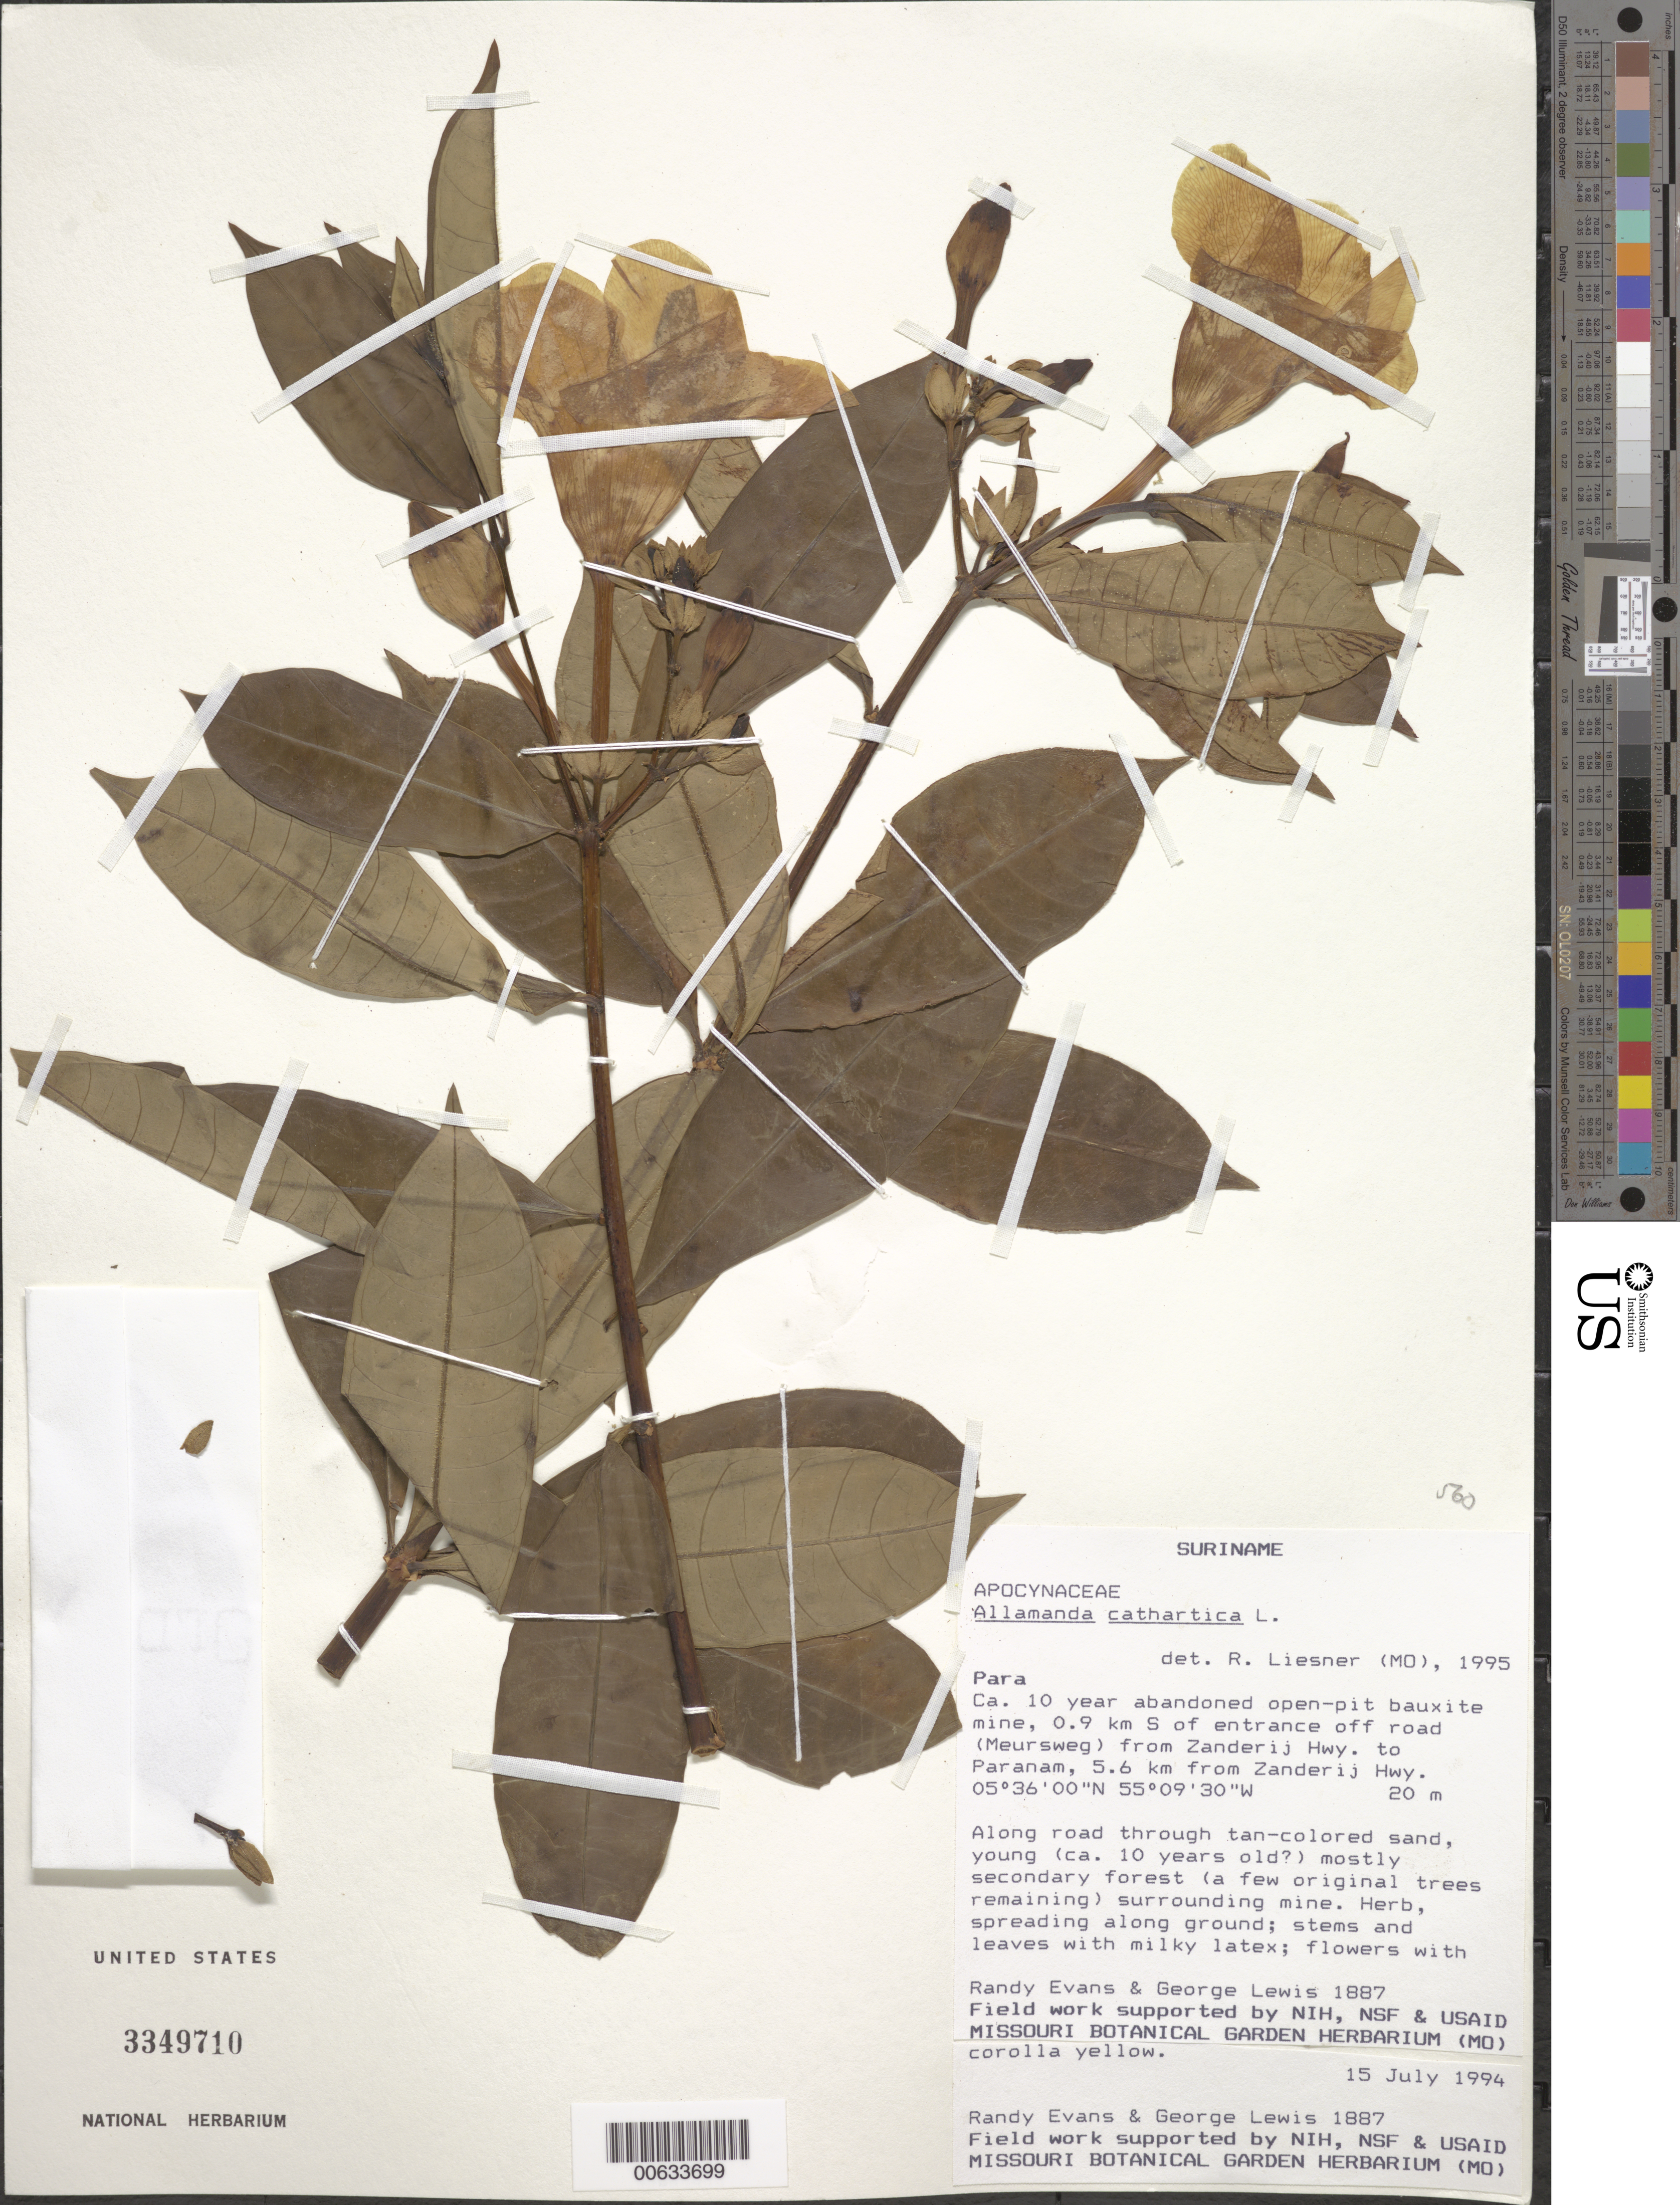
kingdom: Plantae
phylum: Tracheophyta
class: Magnoliopsida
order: Gentianales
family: Apocynaceae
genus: Allamanda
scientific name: Allamanda cathartica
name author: L.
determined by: Liesner, R. L.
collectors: R. Evans & G. Lewis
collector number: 1887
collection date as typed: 15-Jul-94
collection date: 1994-07-15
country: Suriname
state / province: Para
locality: Zanderij, hwy to Paranam, 5.6 km from Zanderij Hwy., 0.9 km S of entrance off road (Meursweg)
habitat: Ca. 10 year abandoned open-pit bauxite mine. Along road through tan-colored sand, young (ca 10 years old?) mostly secondary forest (a few original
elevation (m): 20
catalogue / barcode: US 3349710